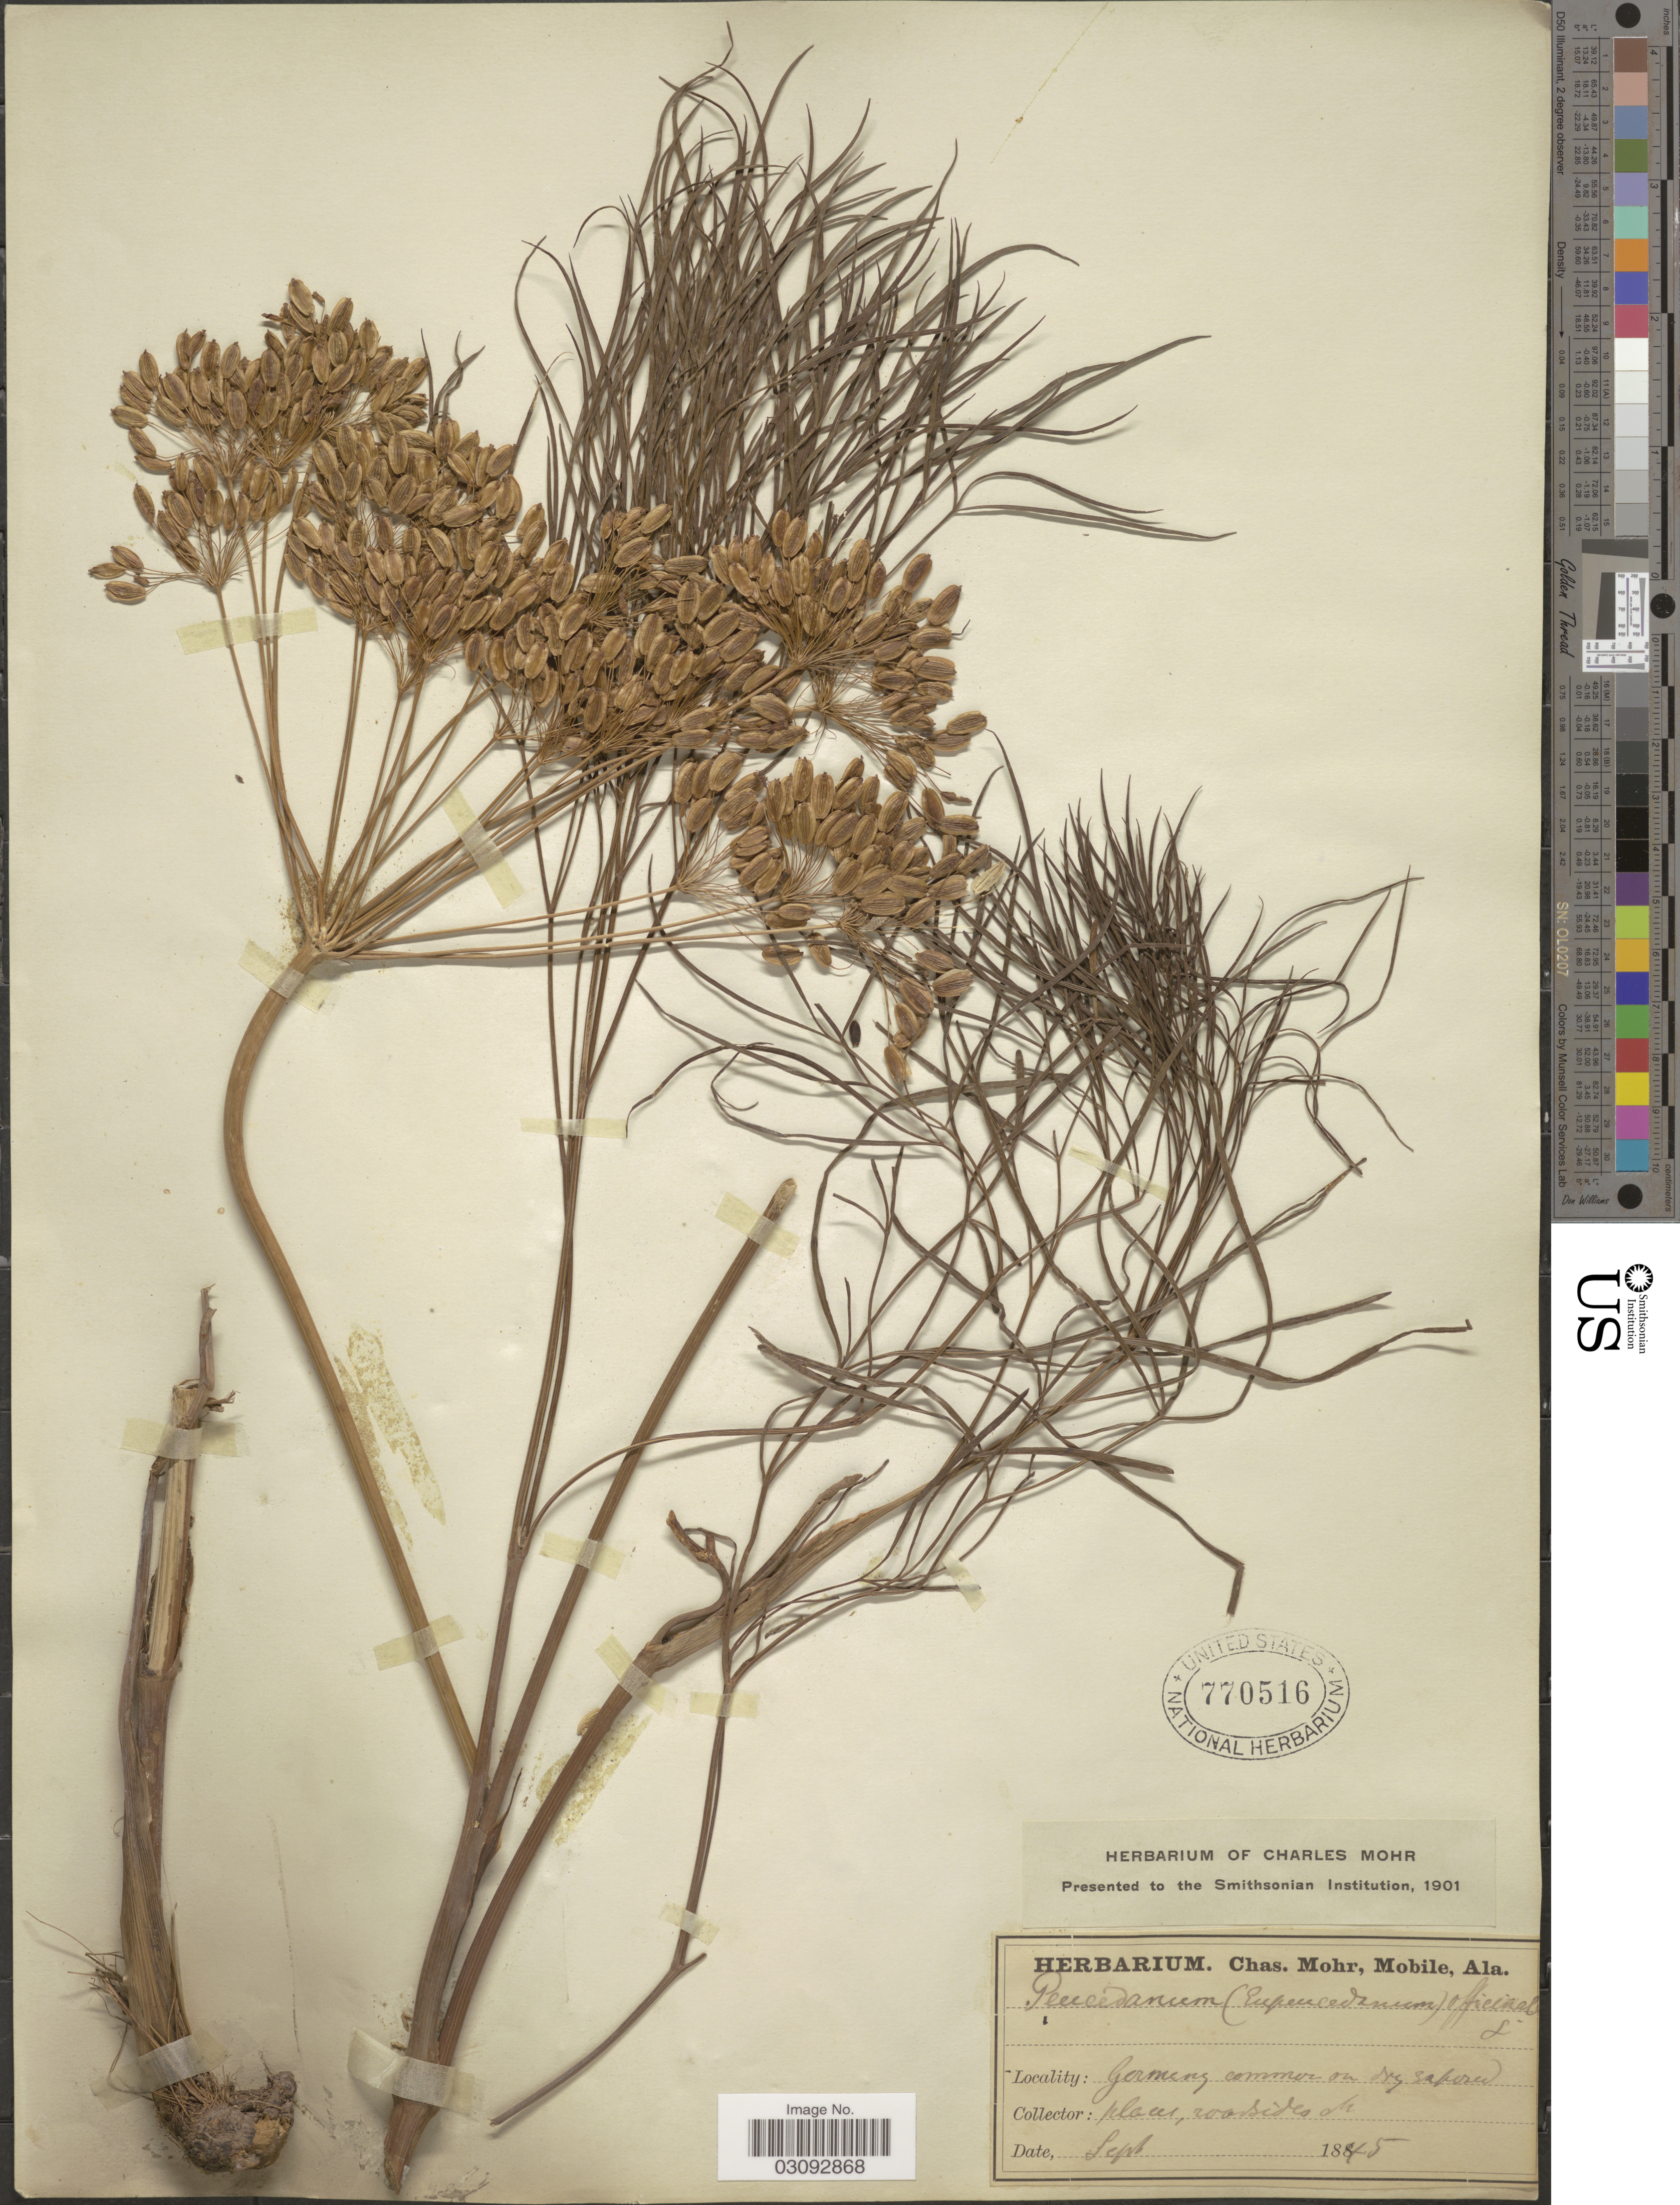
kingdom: Plantae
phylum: Tracheophyta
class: Magnoliopsida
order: Apiales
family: Apiaceae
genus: Peucedanum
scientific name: Peucedanum officinale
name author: L.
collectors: ex herb. Charles Mohr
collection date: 1845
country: Germany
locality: common on dry saporu [interpreted].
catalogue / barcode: US 770516